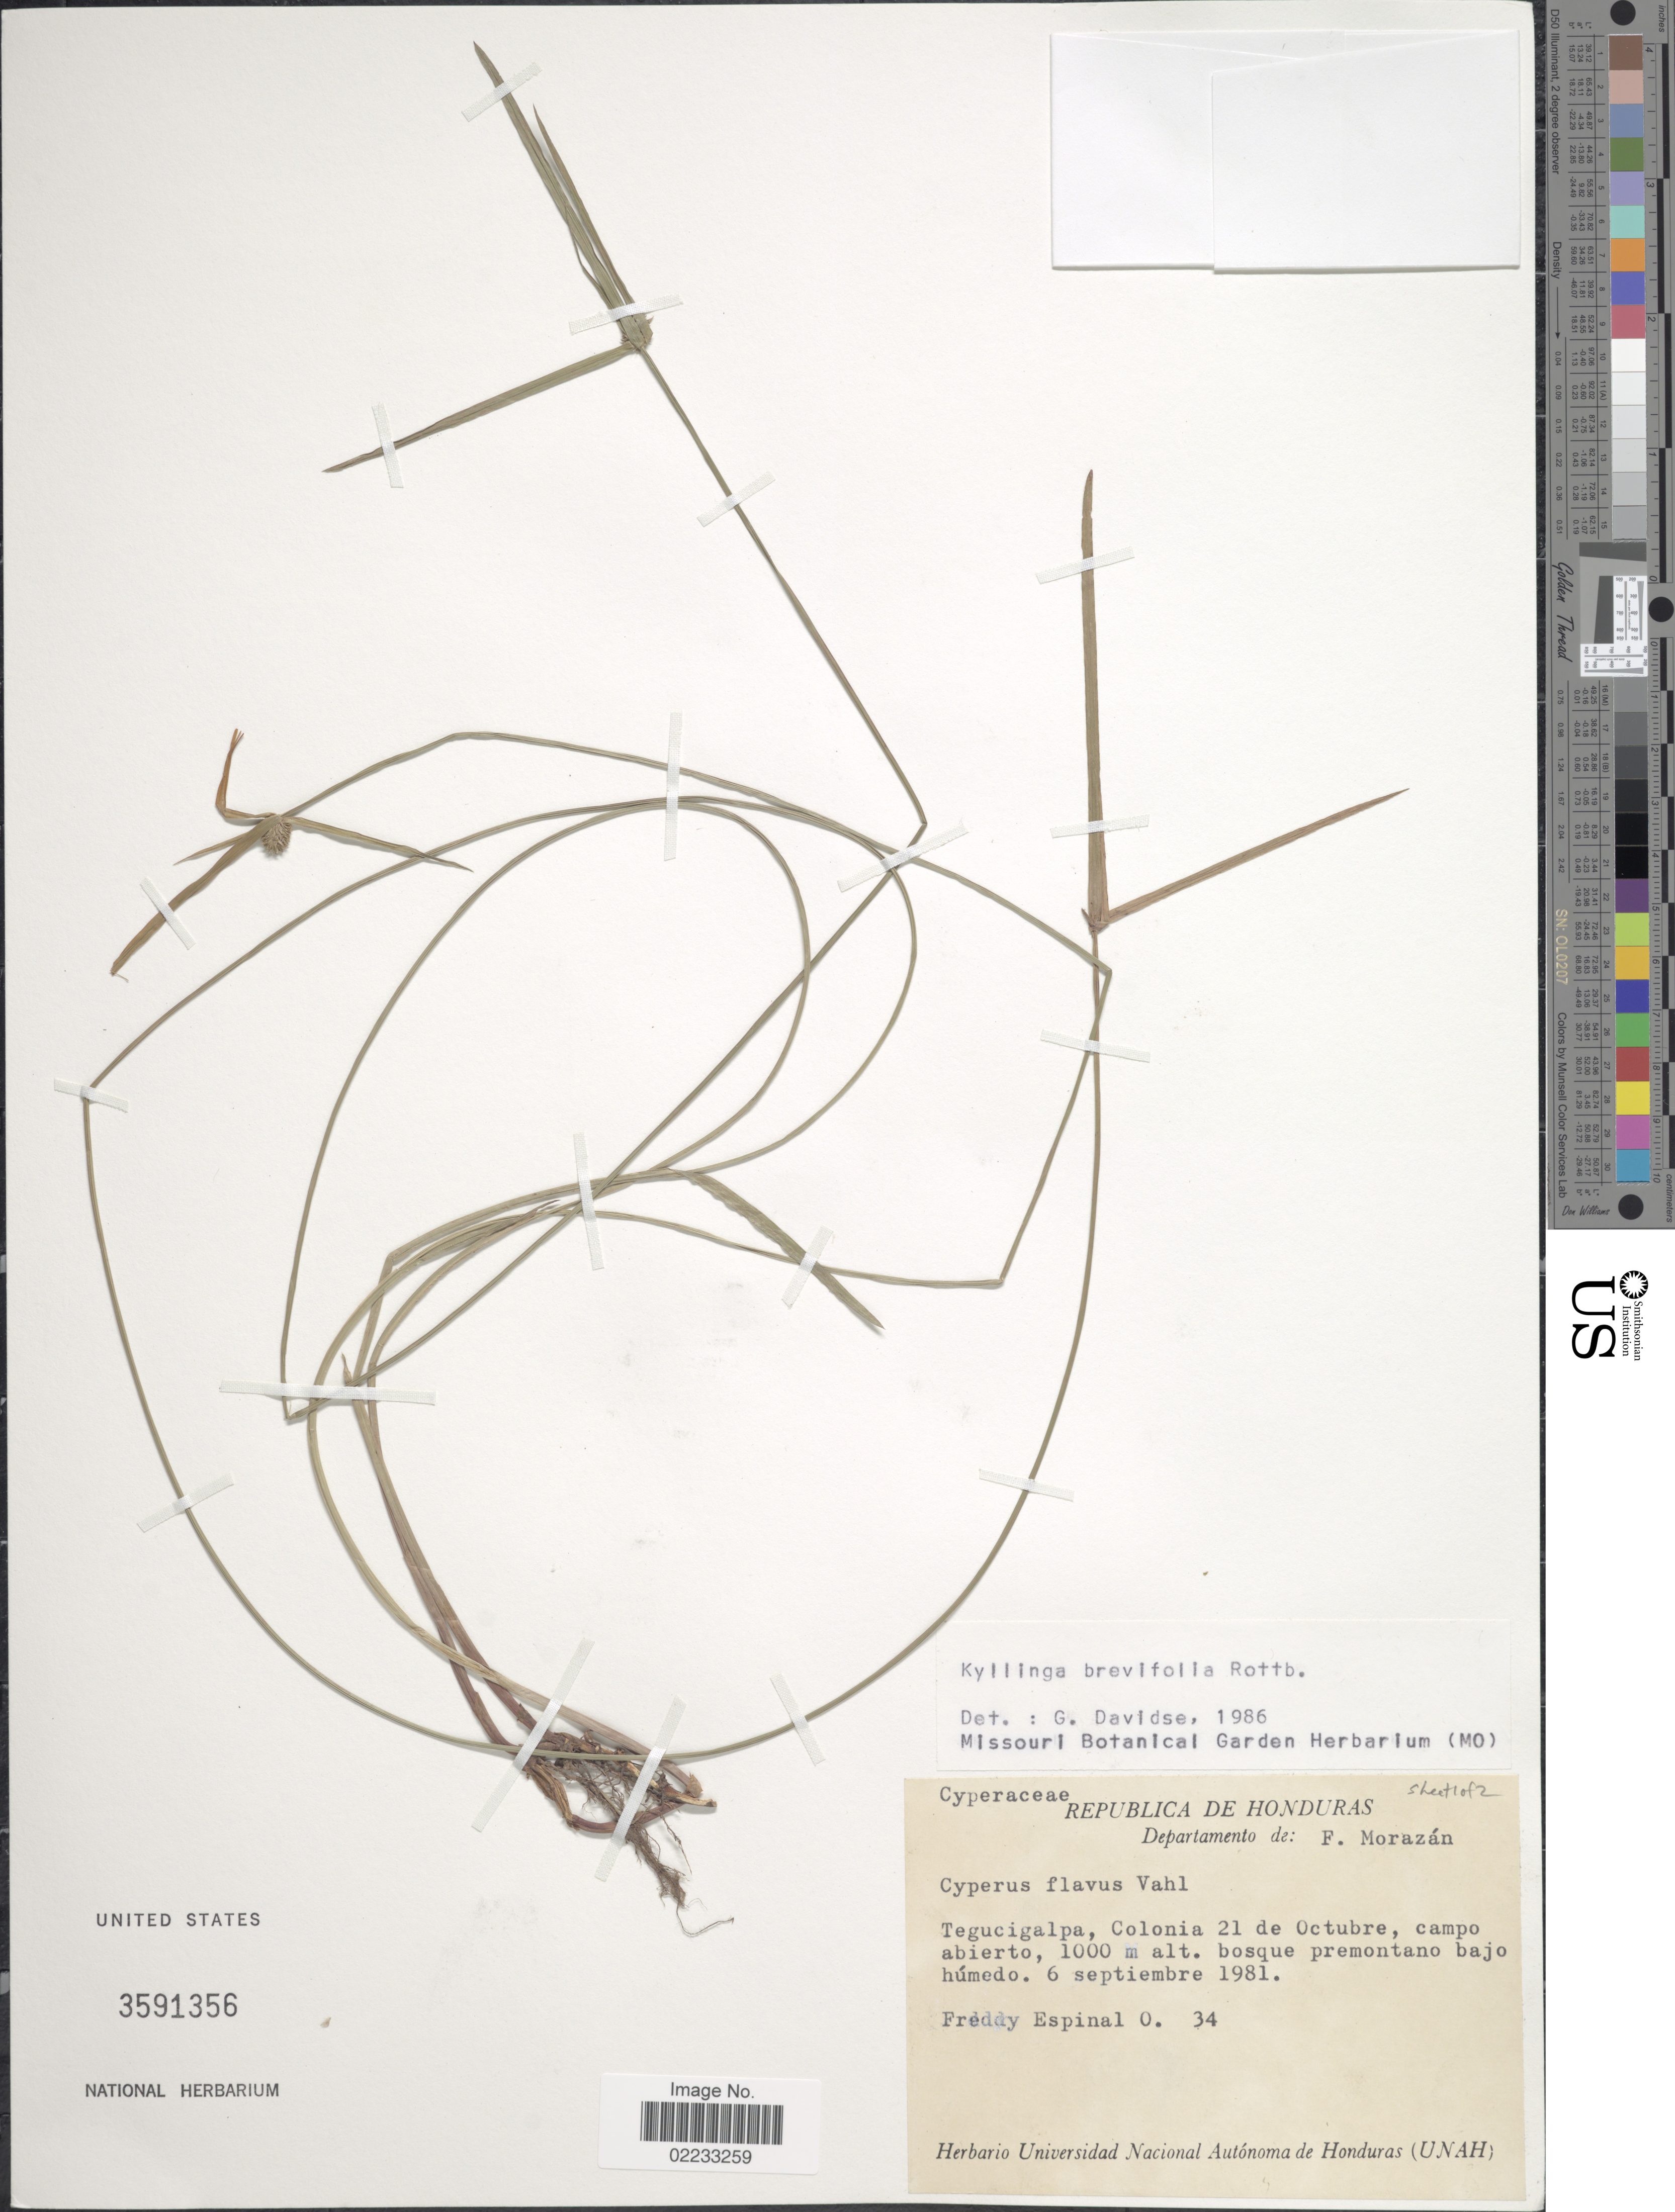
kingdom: Plantae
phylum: Tracheophyta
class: Liliopsida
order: Poales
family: Cyperaceae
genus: Cyperus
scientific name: Cyperus brevifolius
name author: (Rottb.) Hassk.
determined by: Strong, M. T., (US), Smithsonian Institution - National Museum of Natural History (UNITED STATES)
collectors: F. Espinal O.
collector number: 34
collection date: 1981-09-06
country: Honduras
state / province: Fco. Morazán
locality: F. Morazan, Tegucigalpa, Colonia 21 de Octubre, campo abierto.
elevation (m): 1000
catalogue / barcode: US 3591356